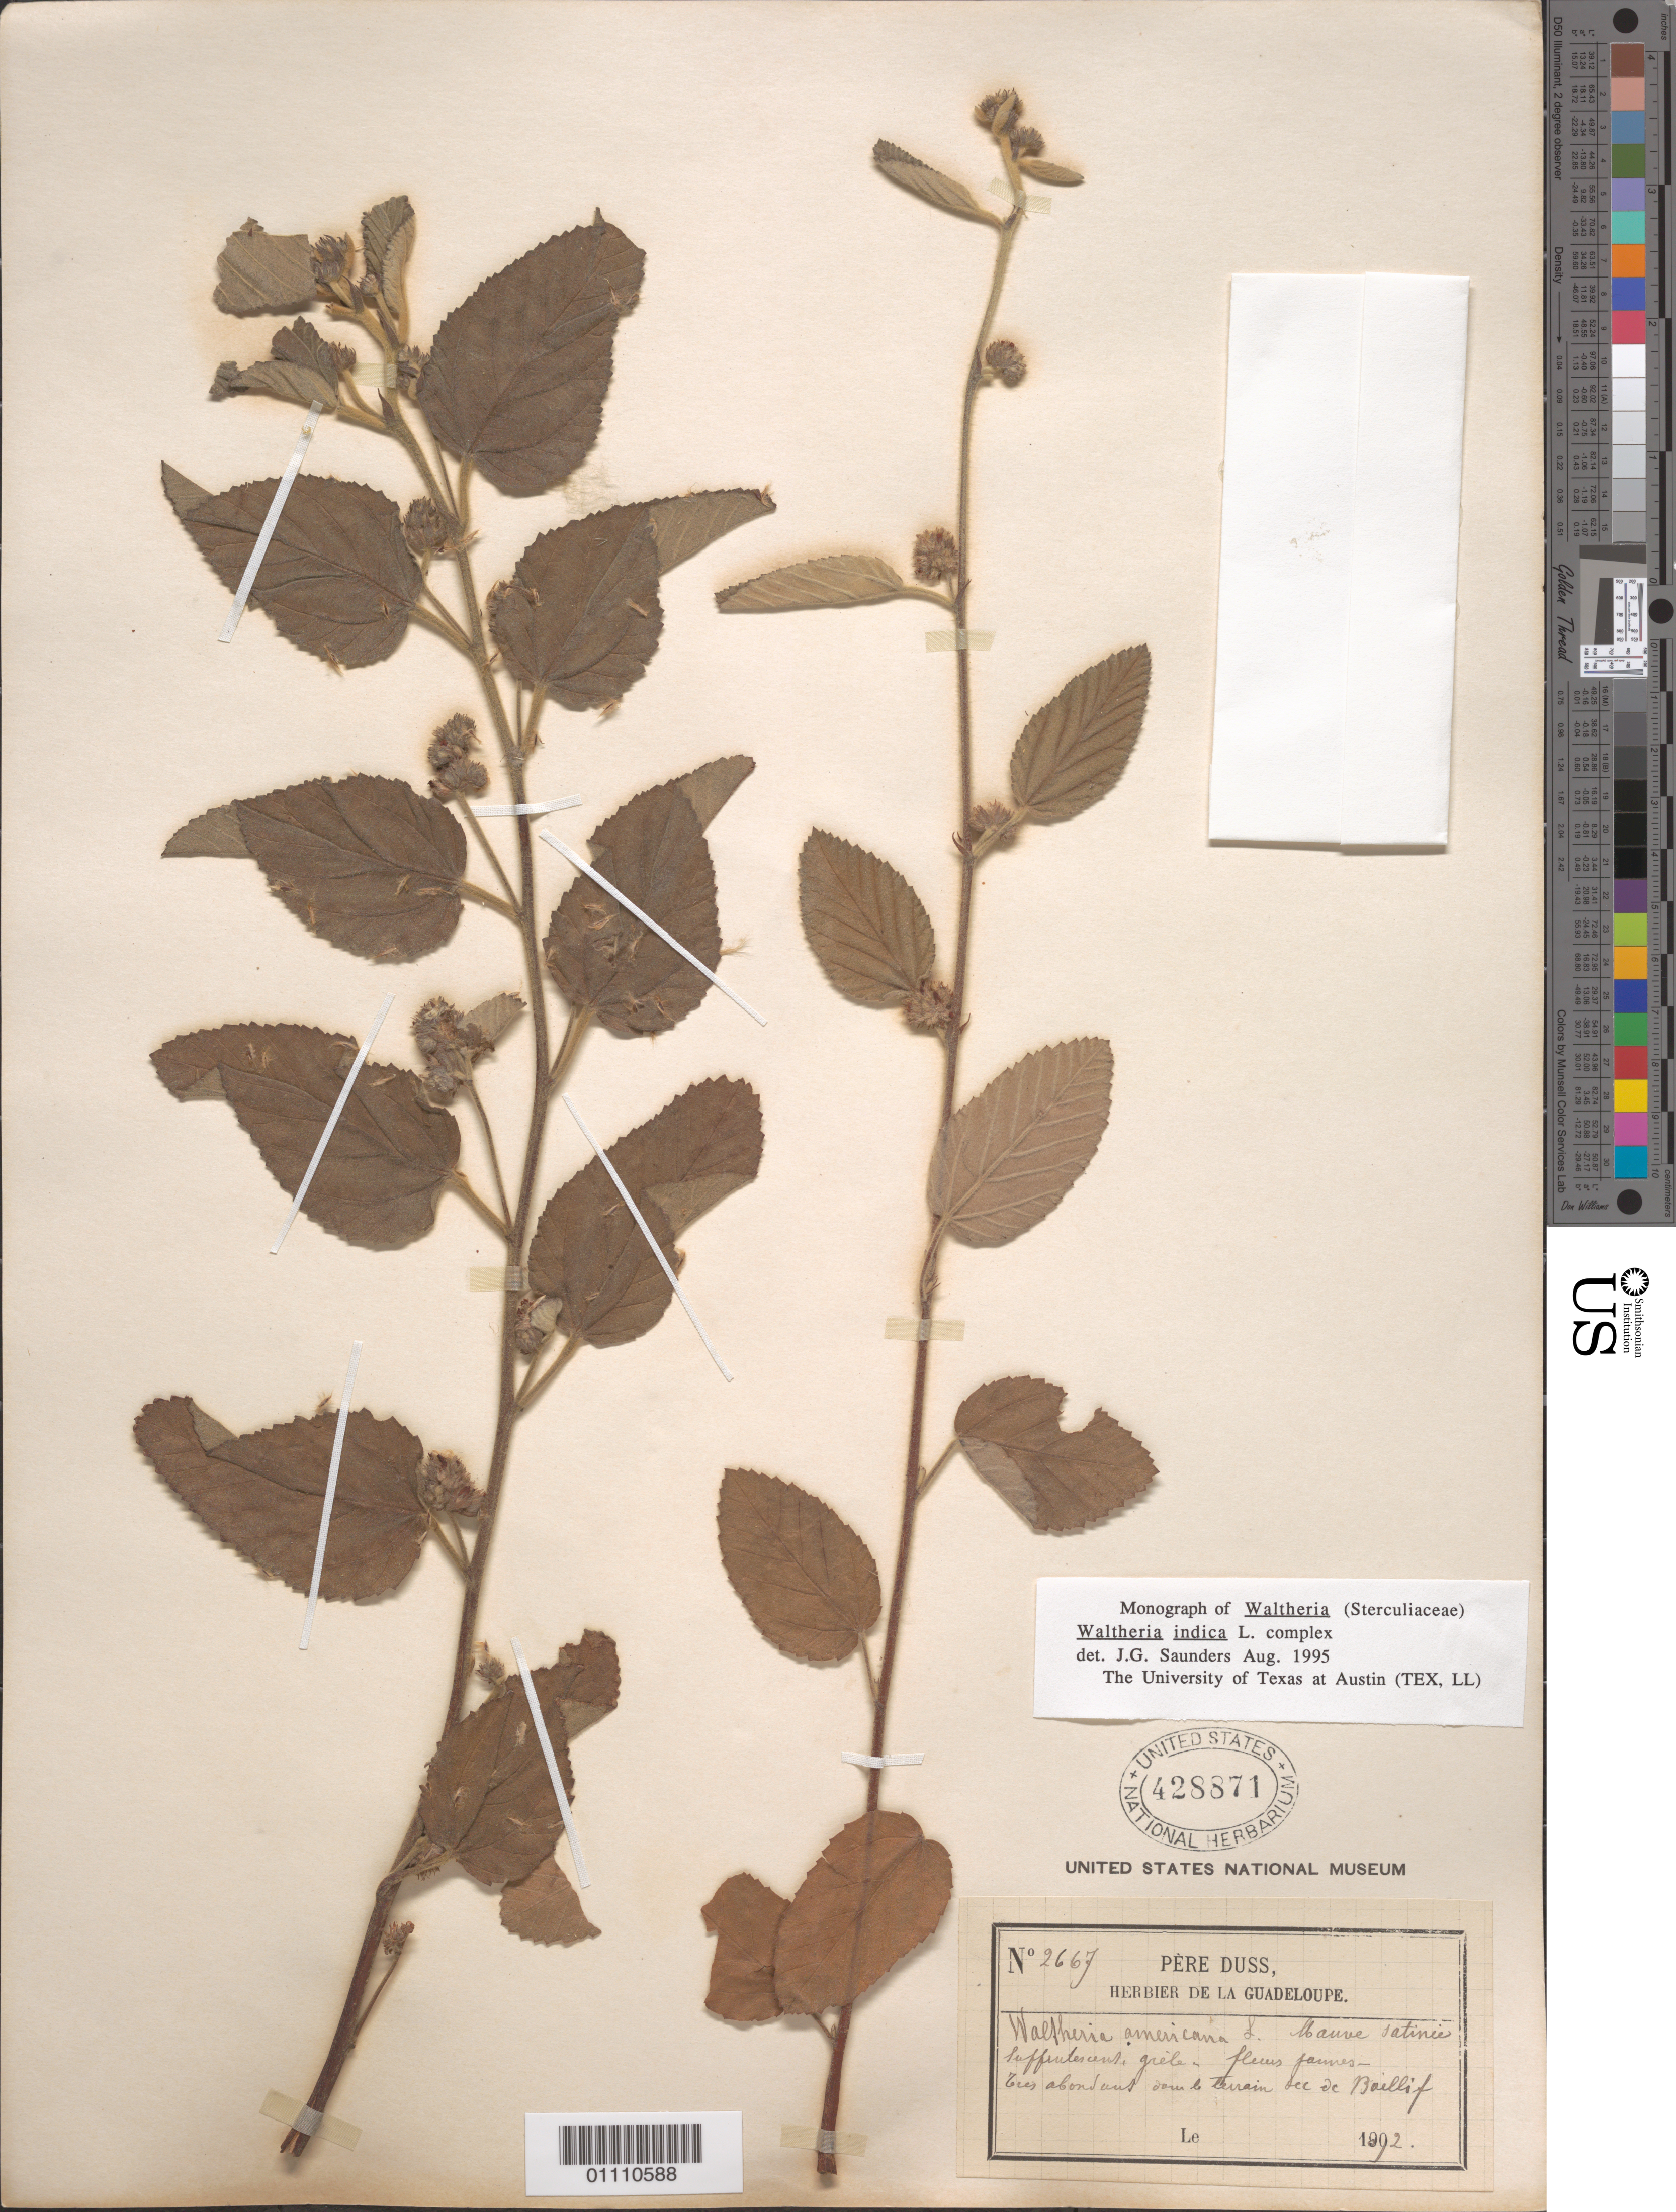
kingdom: Plantae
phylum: Tracheophyta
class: Magnoliopsida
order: Malvales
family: Malvaceae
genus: Waltheria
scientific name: Waltheria indica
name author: L.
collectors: Père Duss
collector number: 2667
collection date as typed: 1892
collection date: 1892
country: Guadeloupe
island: Basse Terre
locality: Baillif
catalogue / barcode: US 428871